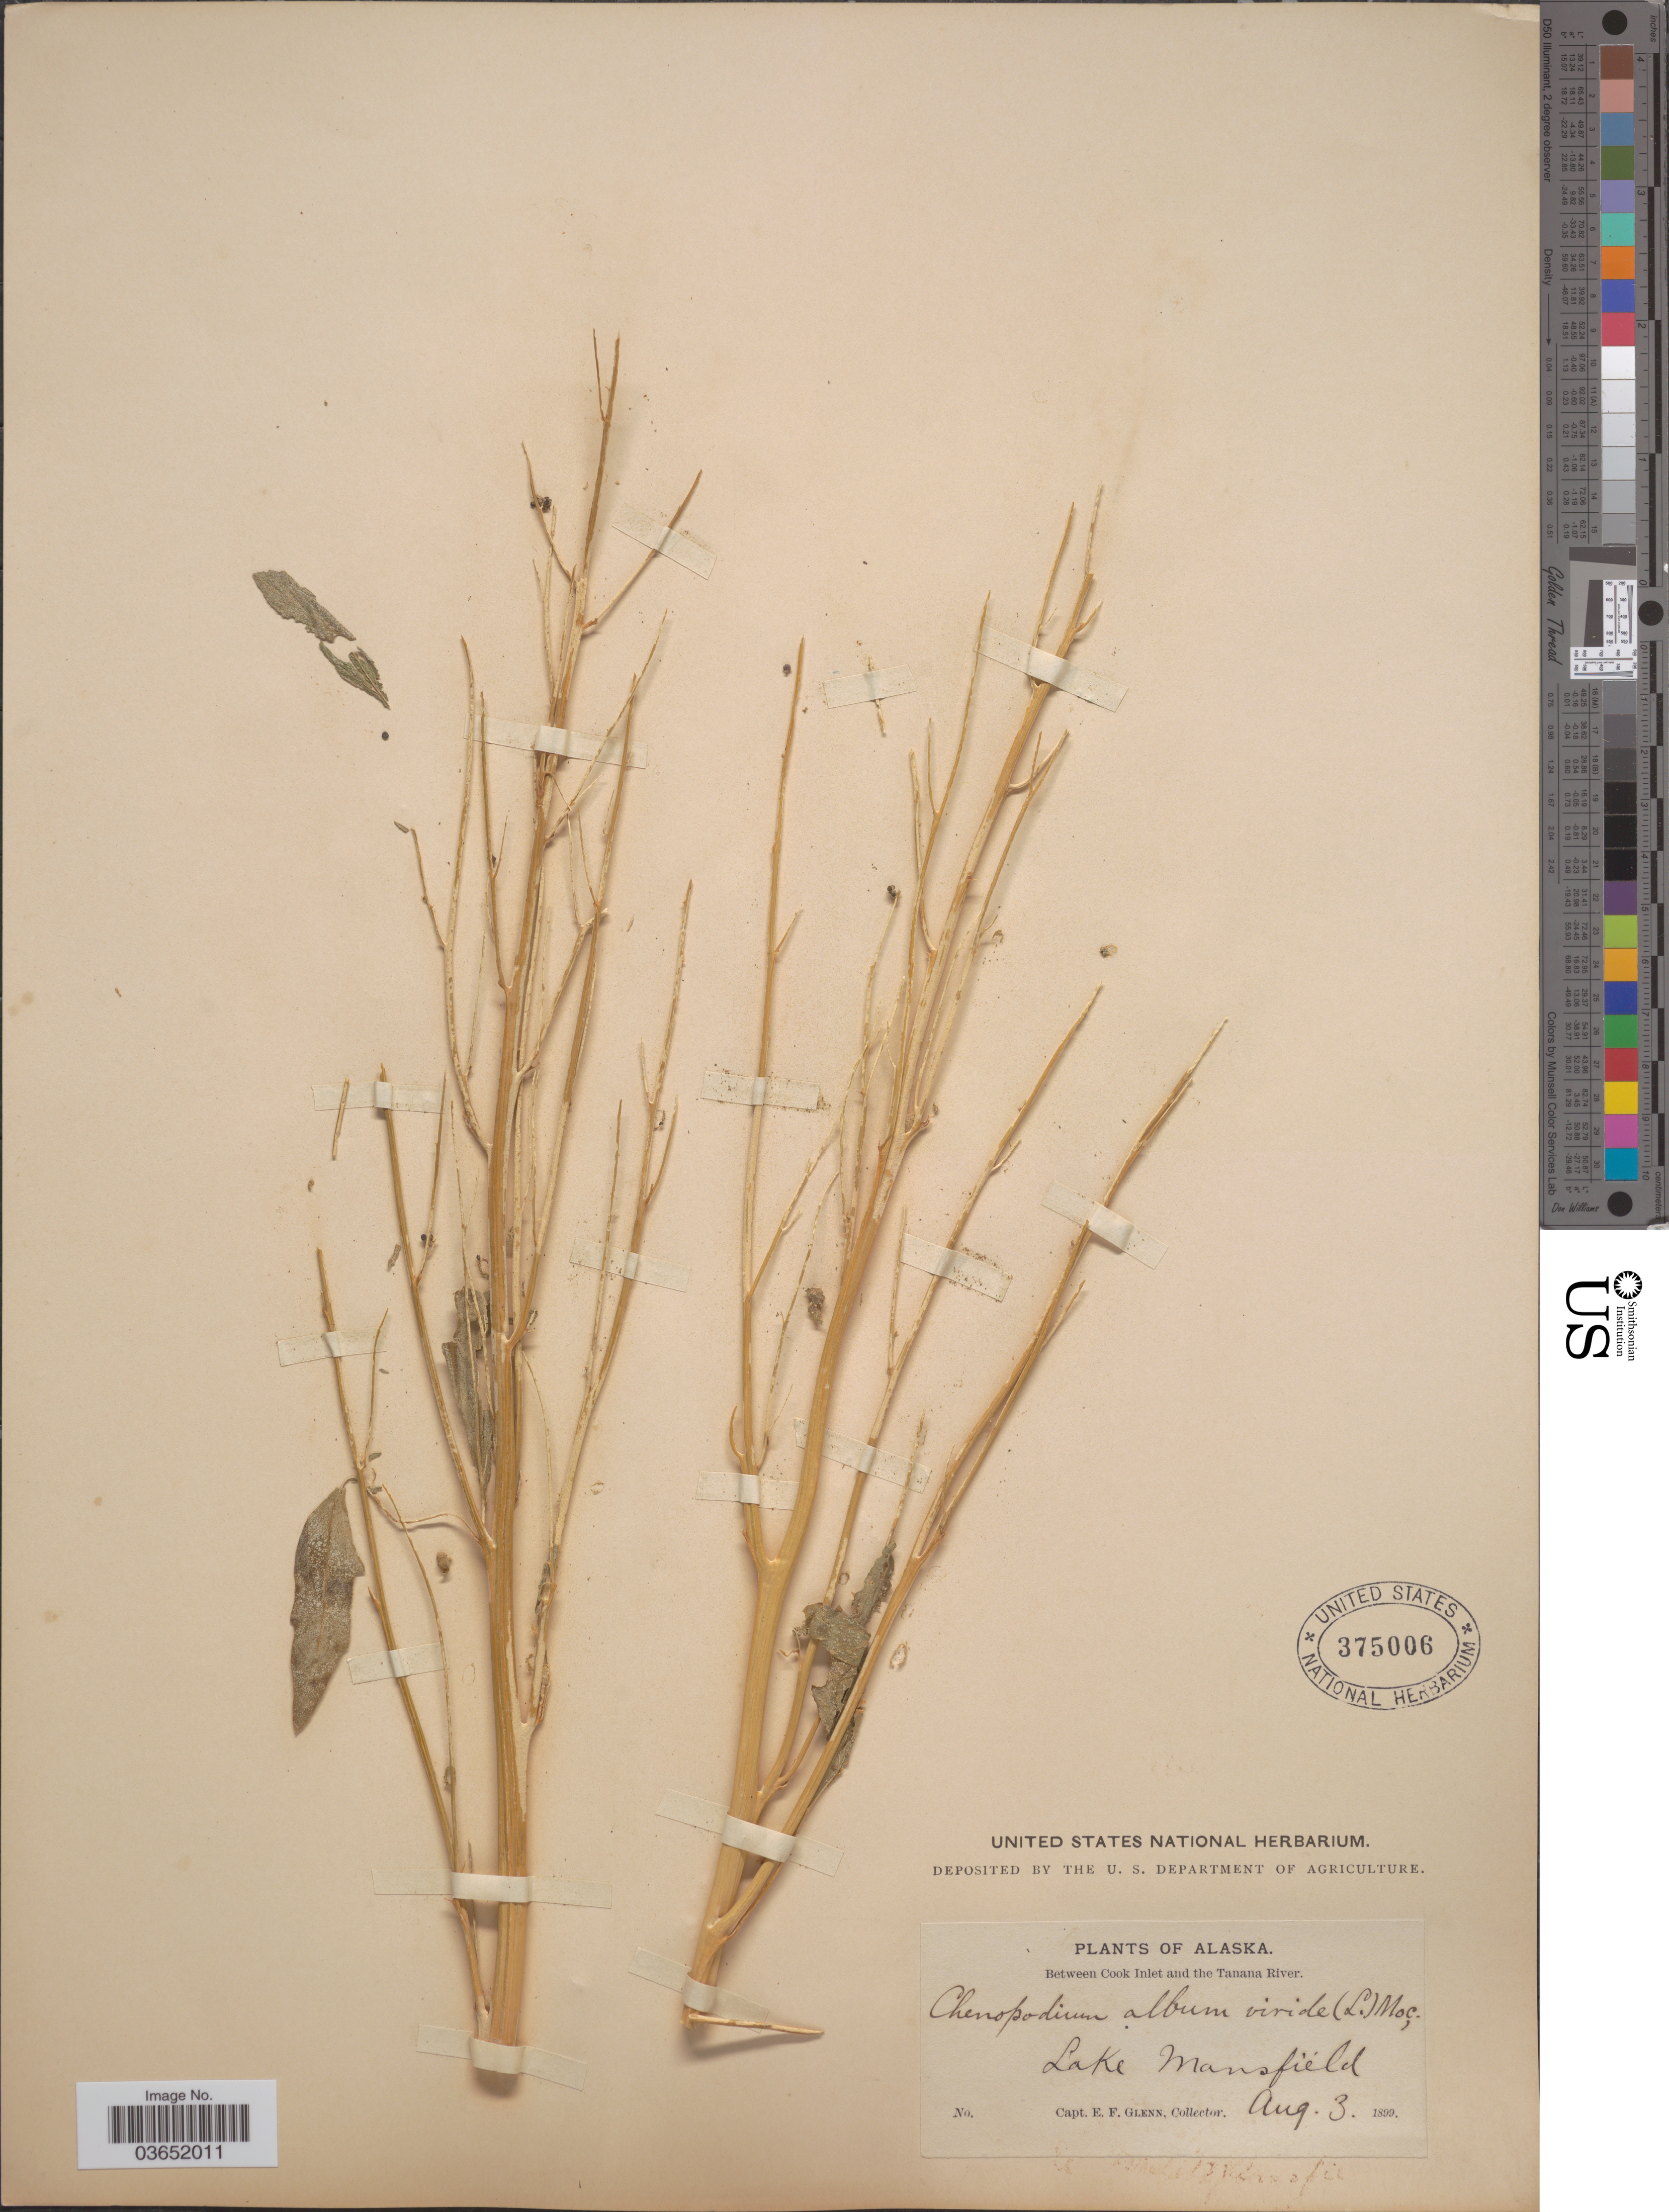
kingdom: Plantae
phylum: Tracheophyta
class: Magnoliopsida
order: Caryophyllales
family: Amaranthaceae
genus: Chenopodium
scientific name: Chenopodium album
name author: L.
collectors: E. Glenn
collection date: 1899-08-03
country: United States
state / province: Alaska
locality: Between Cook Inlet and the Tanana River. Lake Mansfield.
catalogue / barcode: US 375006